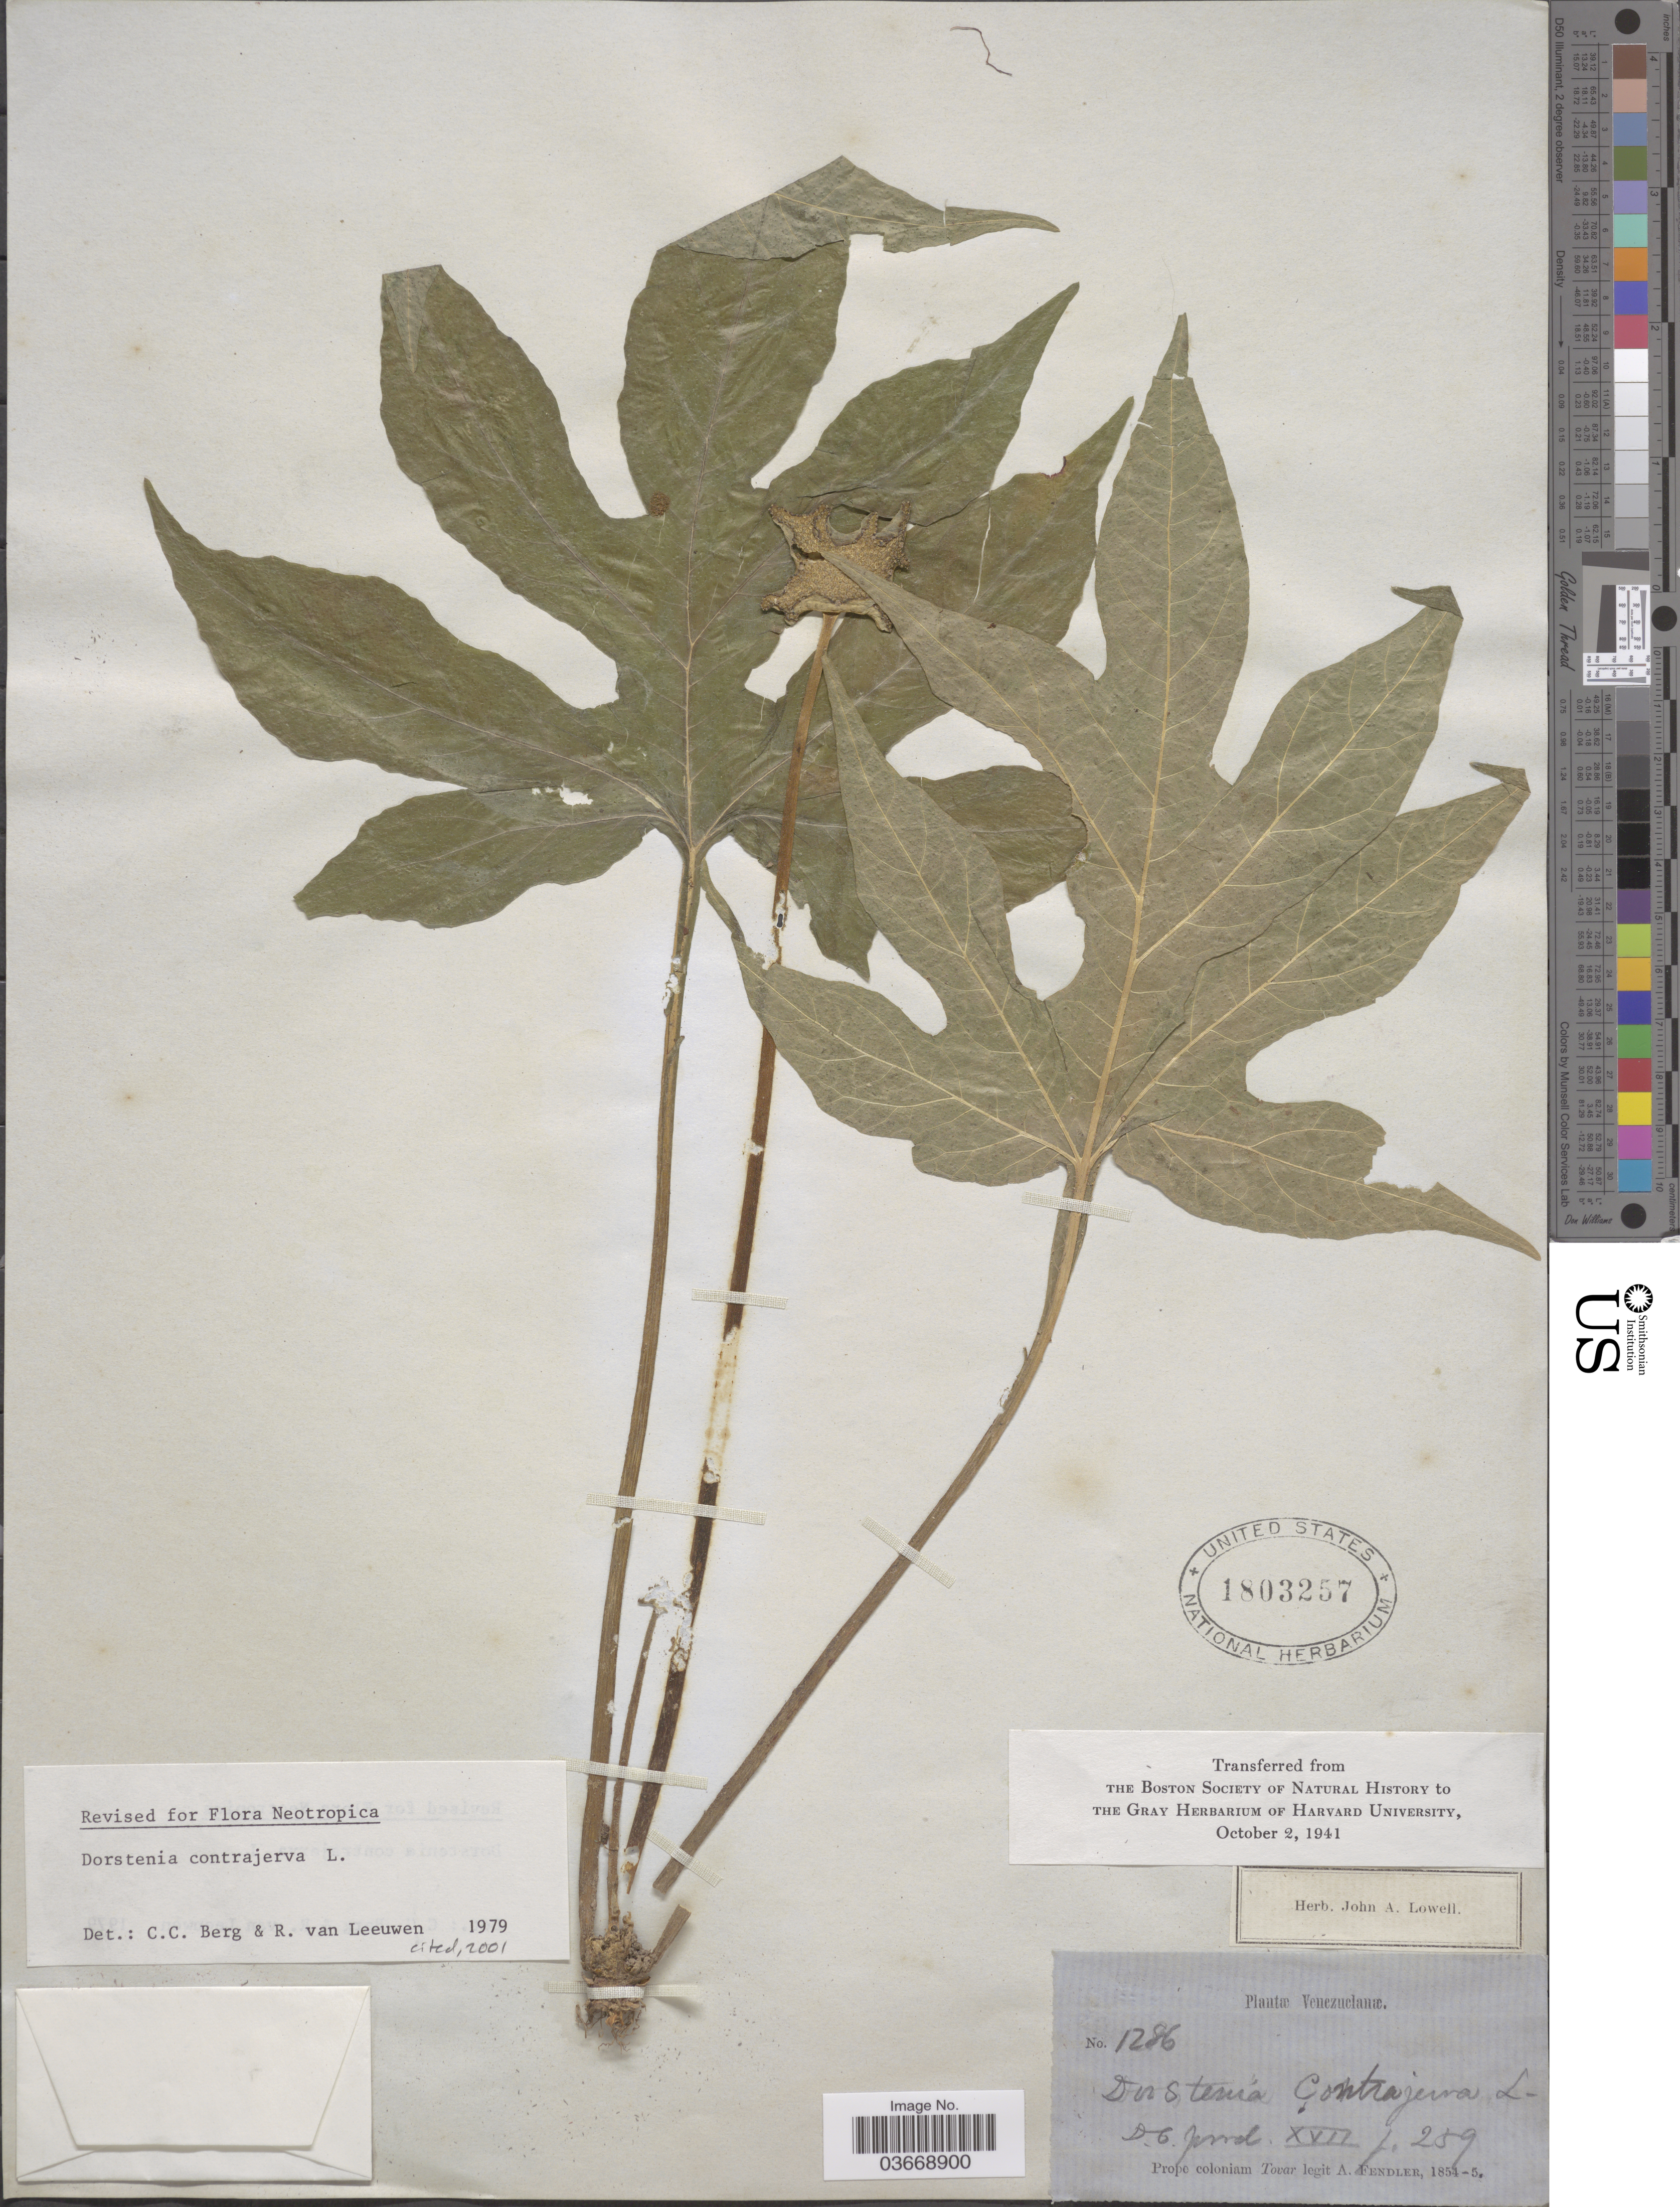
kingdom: Plantae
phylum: Tracheophyta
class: Magnoliopsida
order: Rosales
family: Moraceae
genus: Dorstenia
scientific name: Dorstenia contrajerva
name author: L.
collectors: A. Fendler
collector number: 1286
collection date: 1854/1855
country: Venezuela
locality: Prope coloniam Tovar.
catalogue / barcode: US 1803257